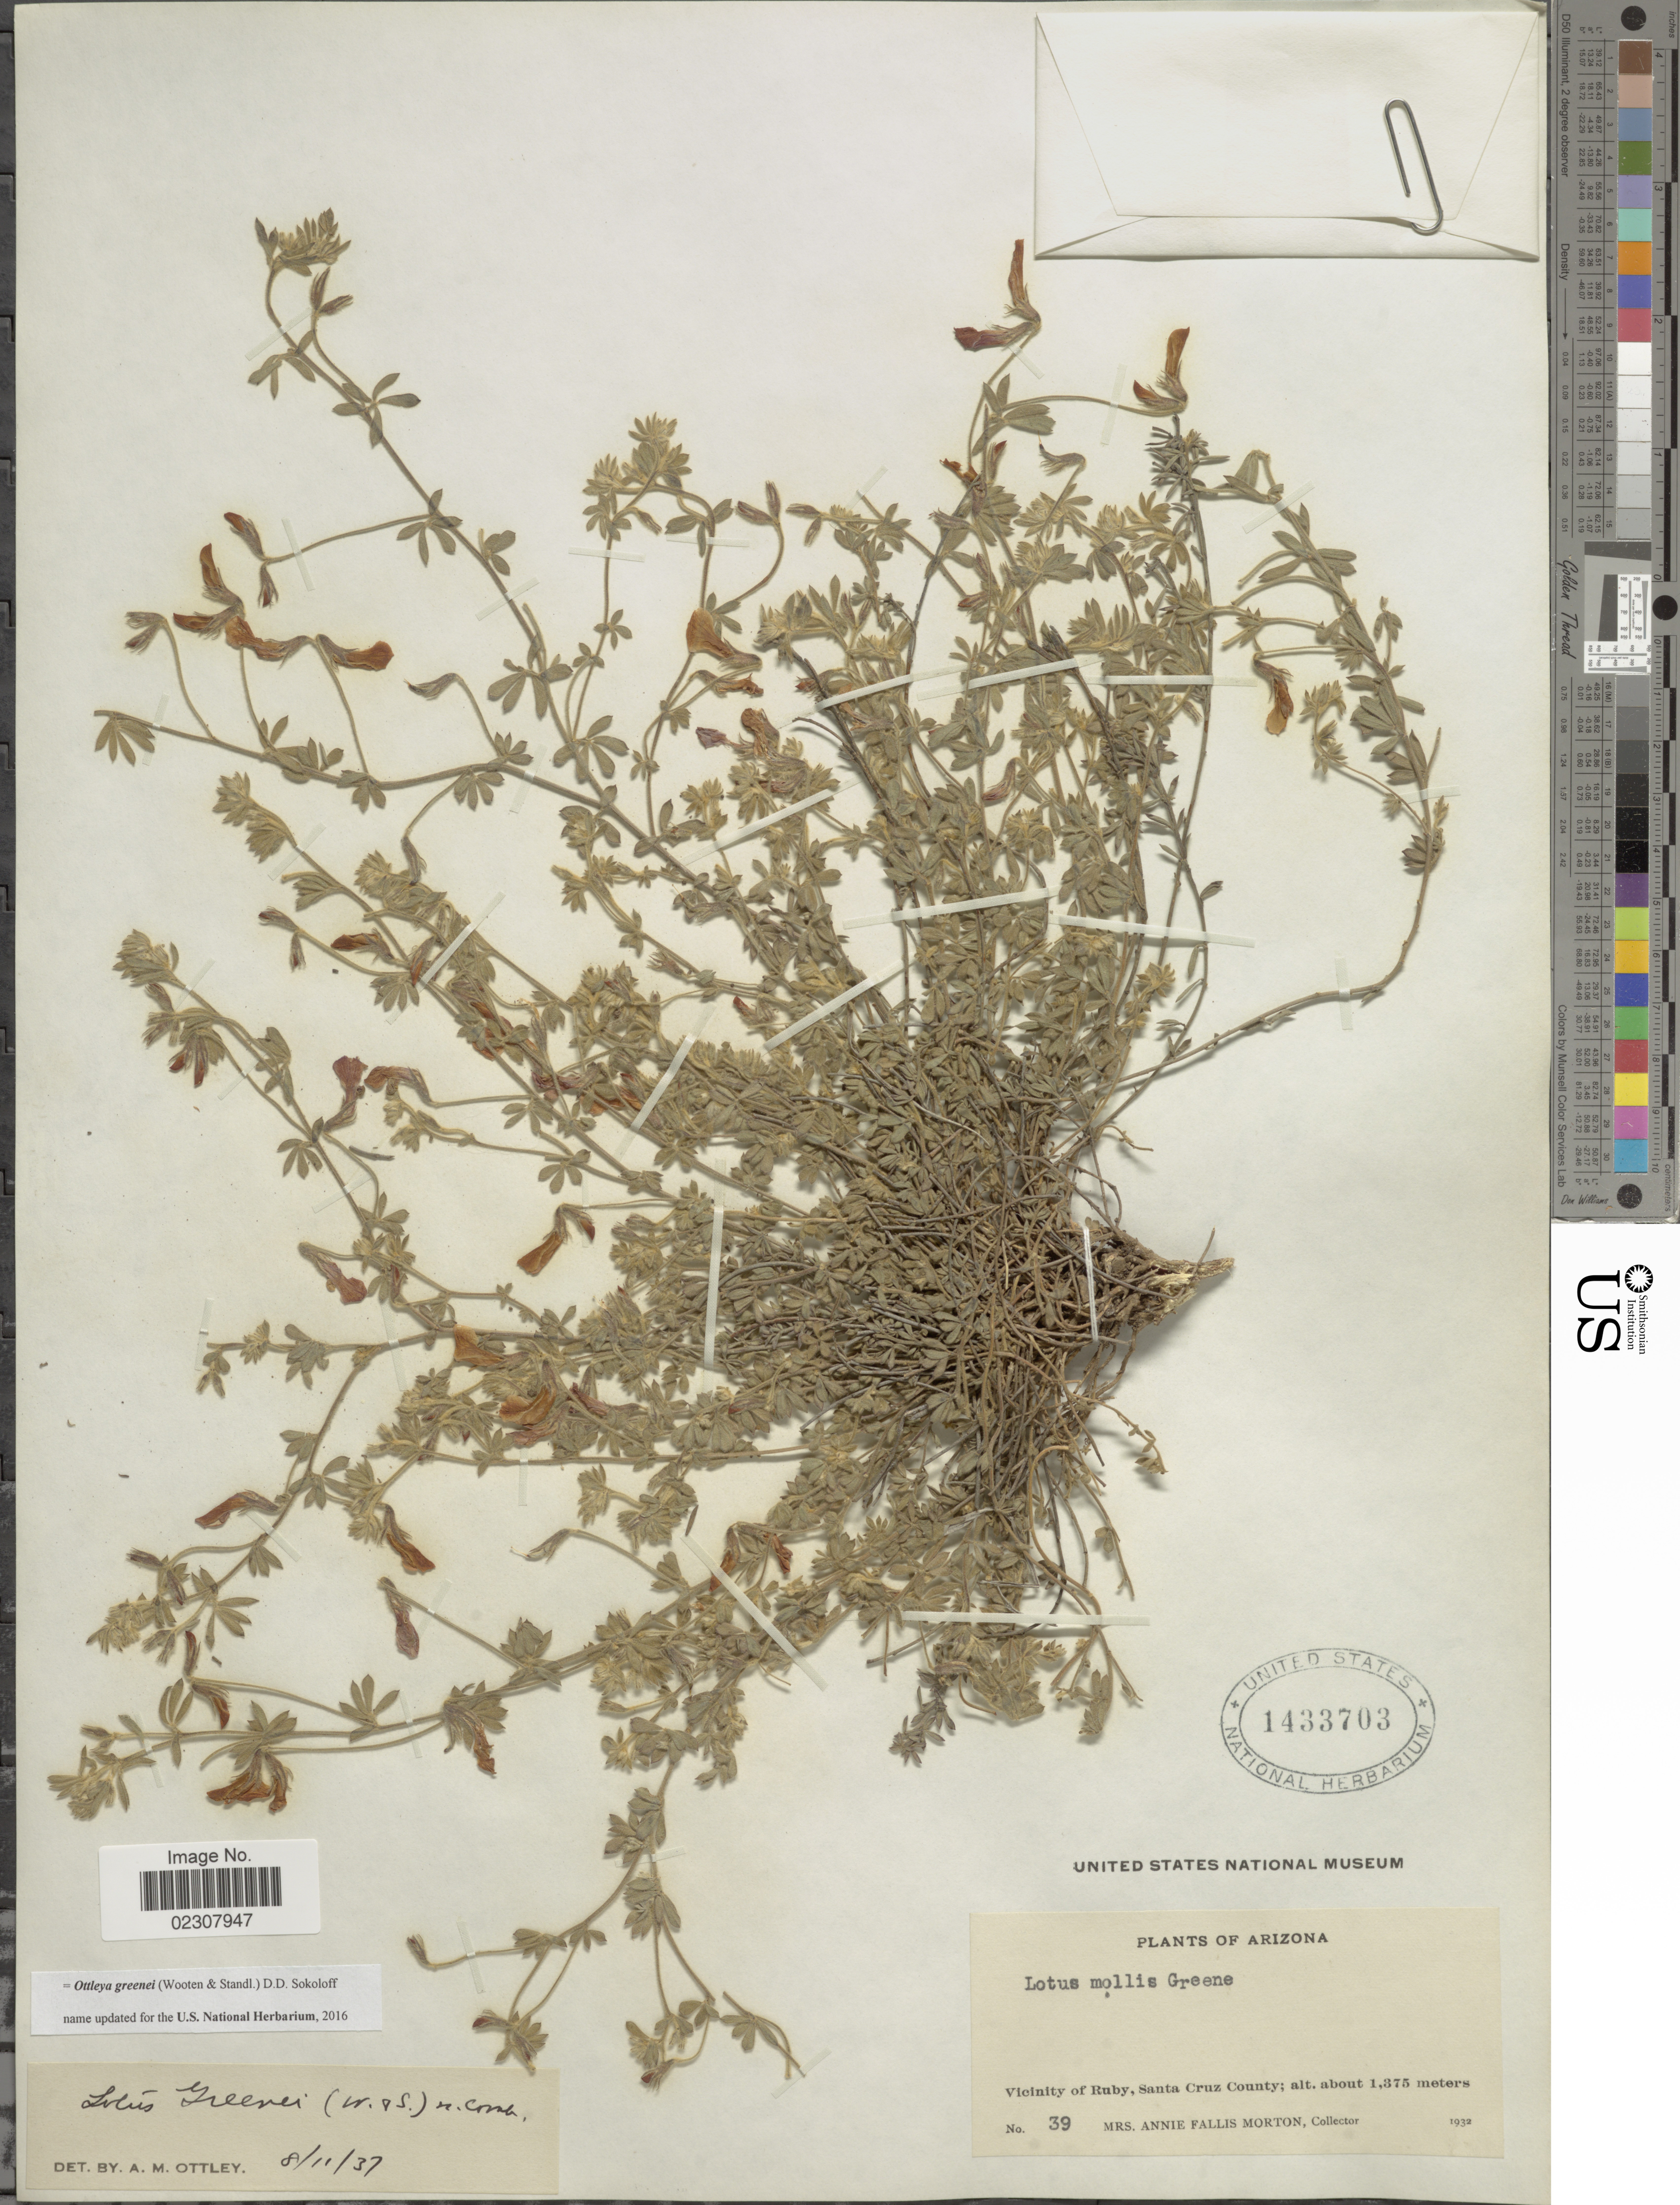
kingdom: Plantae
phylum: Tracheophyta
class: Magnoliopsida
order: Fabales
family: Fabaceae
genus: Ottleya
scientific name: Ottleya greenei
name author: (Wooten & Standl.) D.D. Sokoloff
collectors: A. F. Morton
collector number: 39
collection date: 1932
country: United States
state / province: Arizona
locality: Vicinity of Ruby, Santa Cruz County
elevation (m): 1375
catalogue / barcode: US 1433703